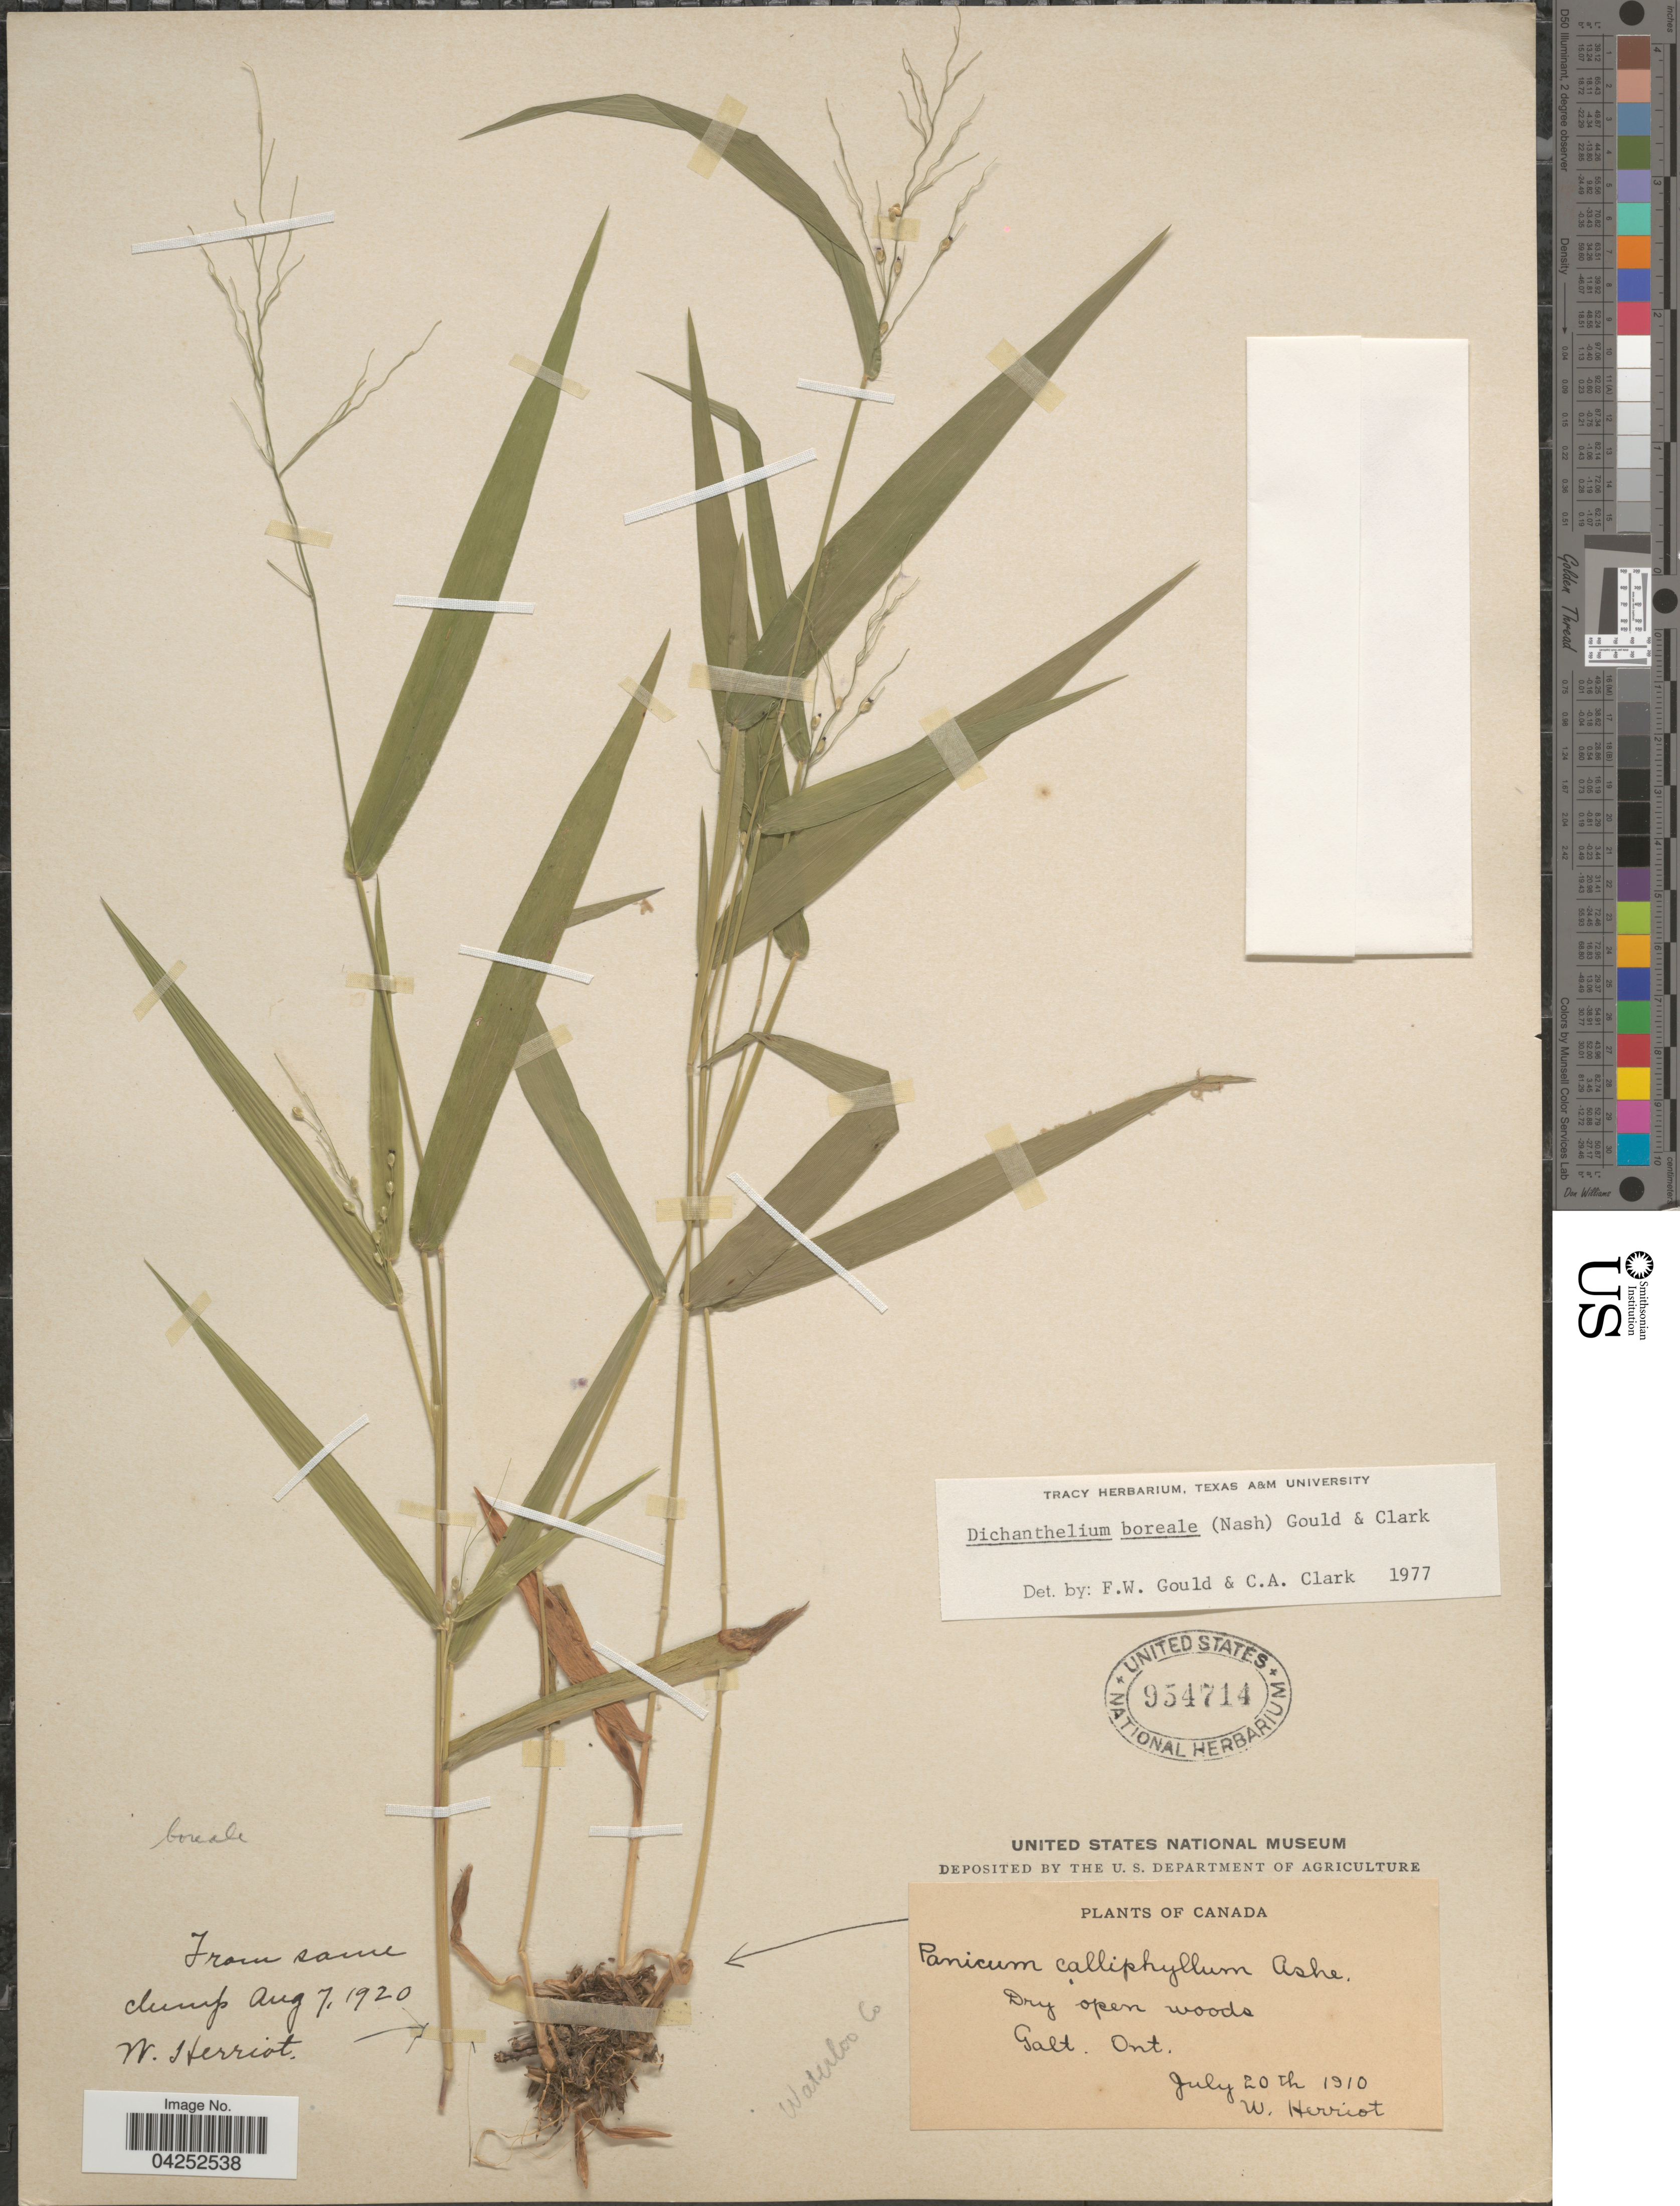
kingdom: Plantae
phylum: Tracheophyta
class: Liliopsida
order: Poales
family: Poaceae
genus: Dichanthelium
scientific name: Dichanthelium boreale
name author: (Nash) Freckmann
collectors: W. Herriot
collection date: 1910-07-20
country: Canada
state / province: Ontario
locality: Waterloo Co. Galt.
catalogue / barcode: US 954714